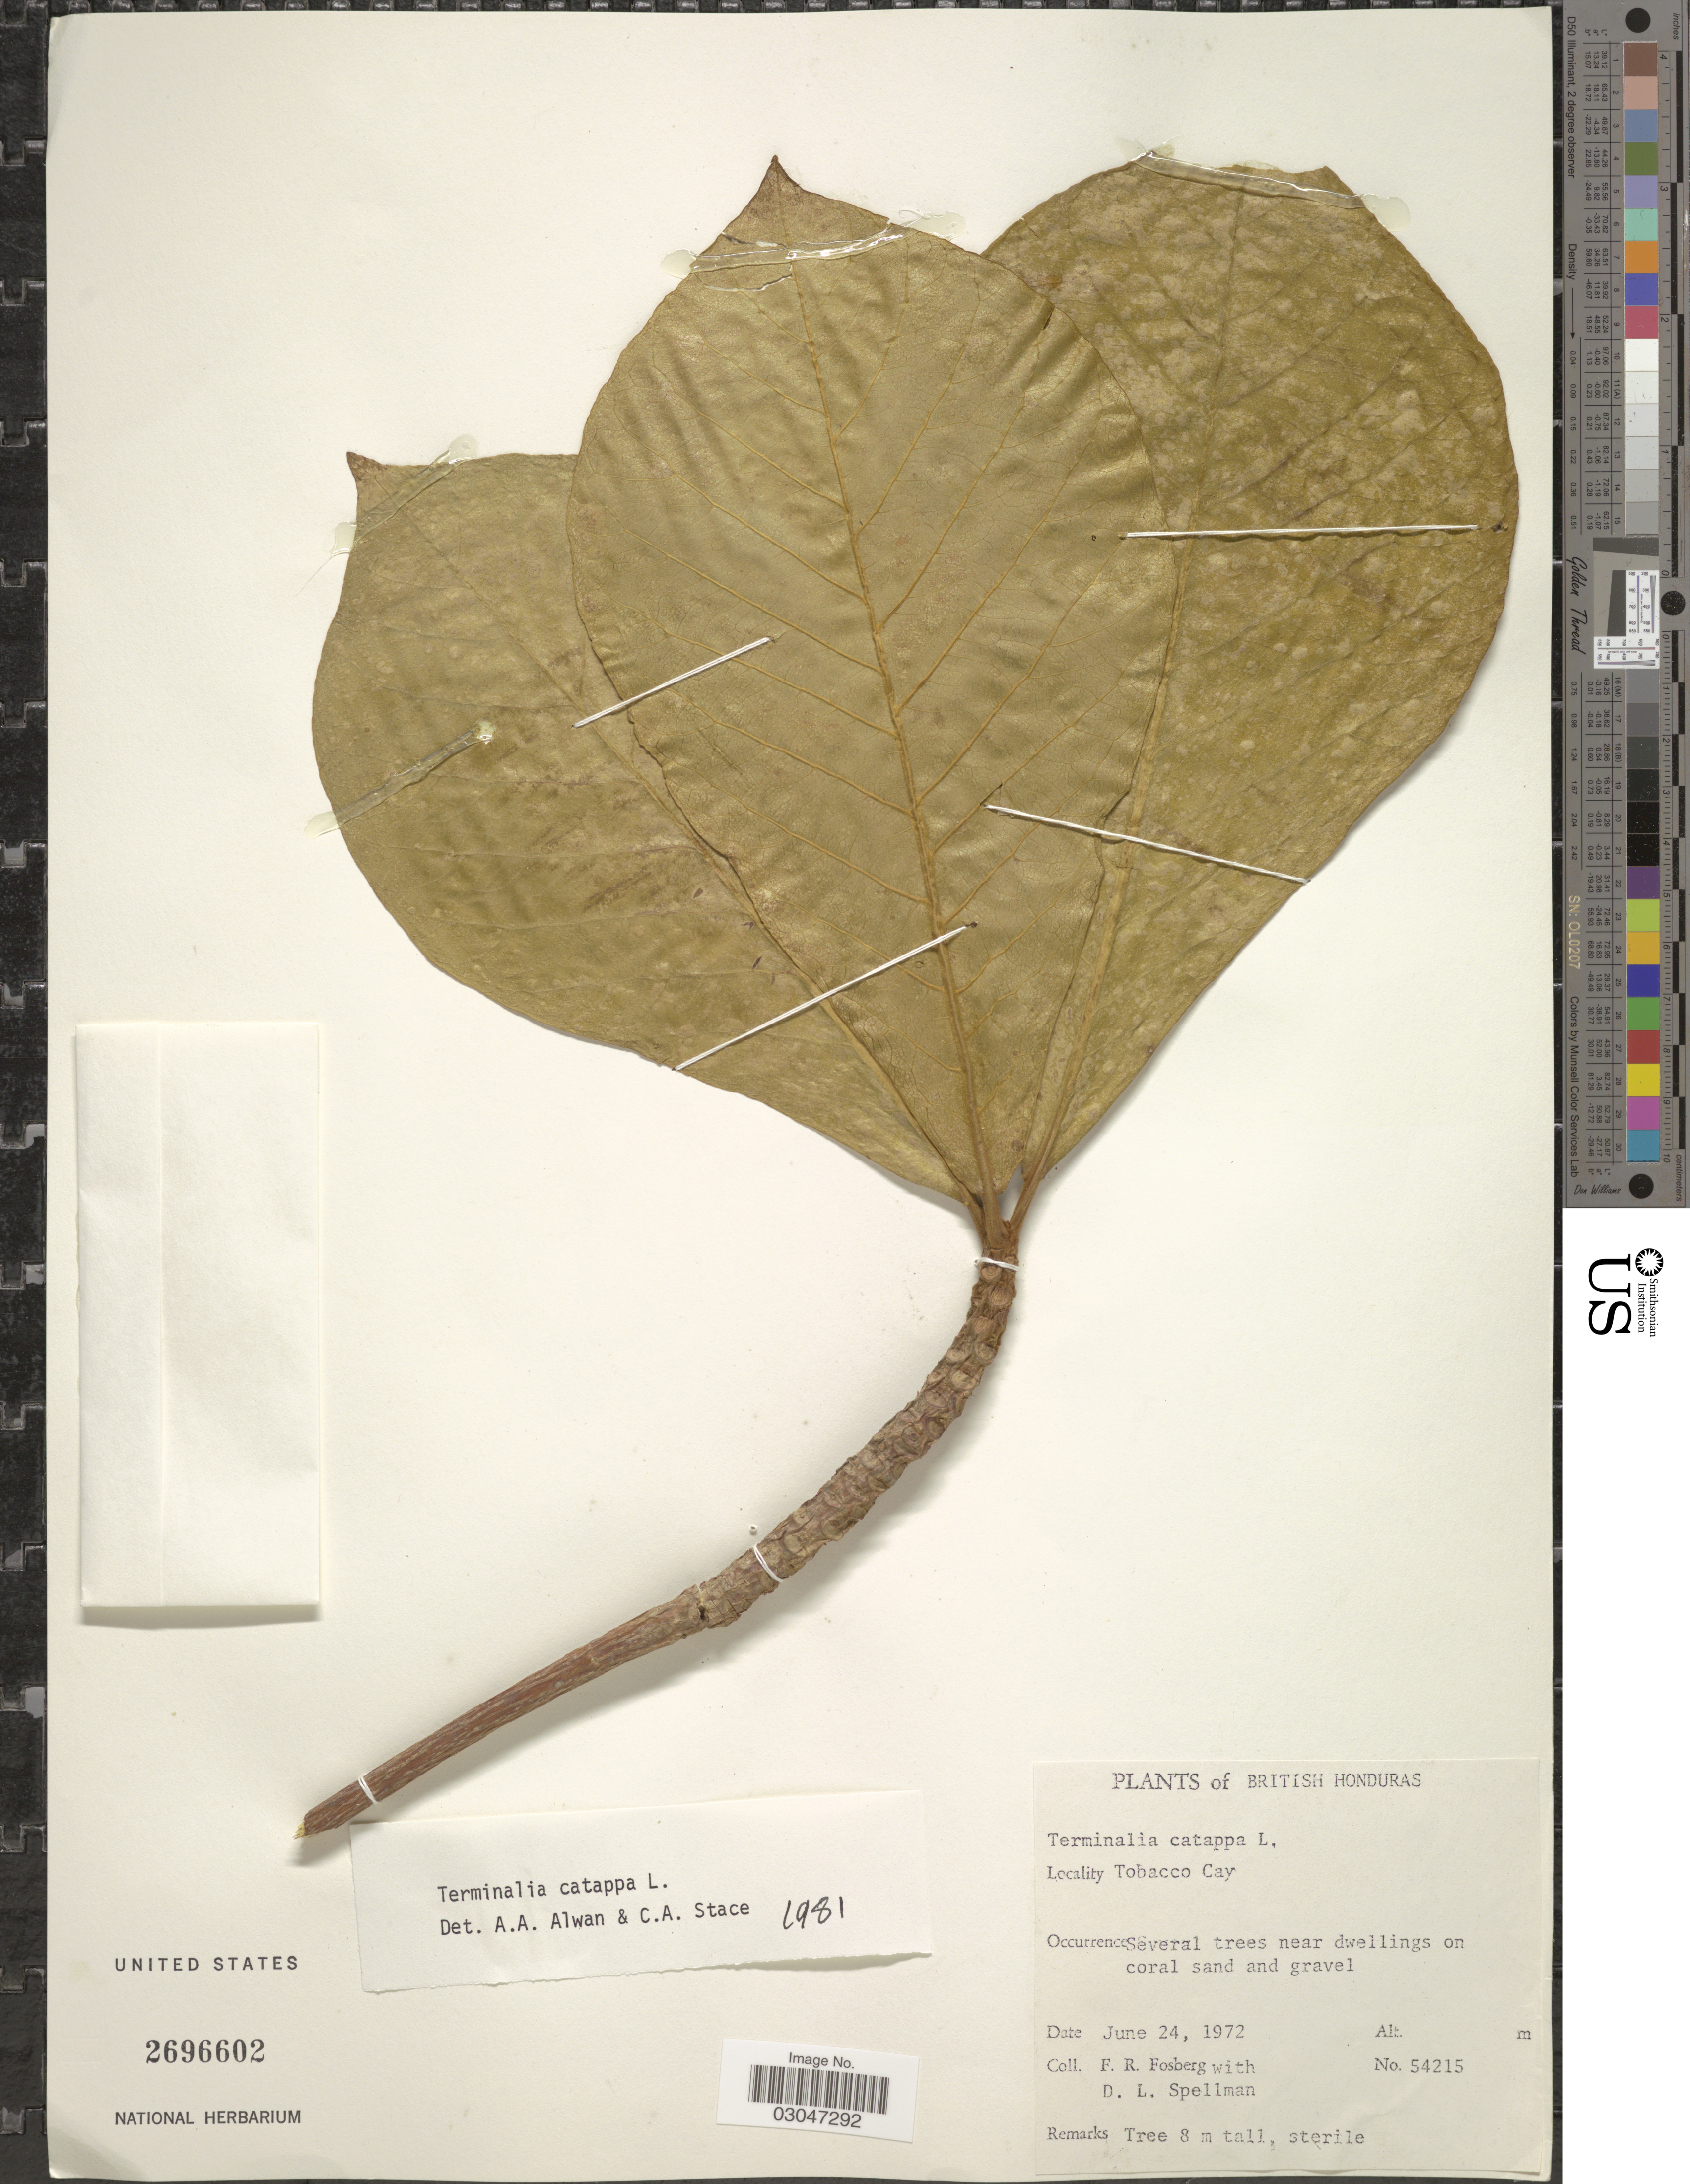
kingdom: Plantae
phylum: Tracheophyta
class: Magnoliopsida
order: Myrtales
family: Combretaceae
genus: Terminalia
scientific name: Terminalia catappa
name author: L.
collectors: F. R. Fosberg & D. L. Spellman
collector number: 54215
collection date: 1972-06-24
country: Belize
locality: British Honduras. Tobacco Cay.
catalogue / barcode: US 2696602